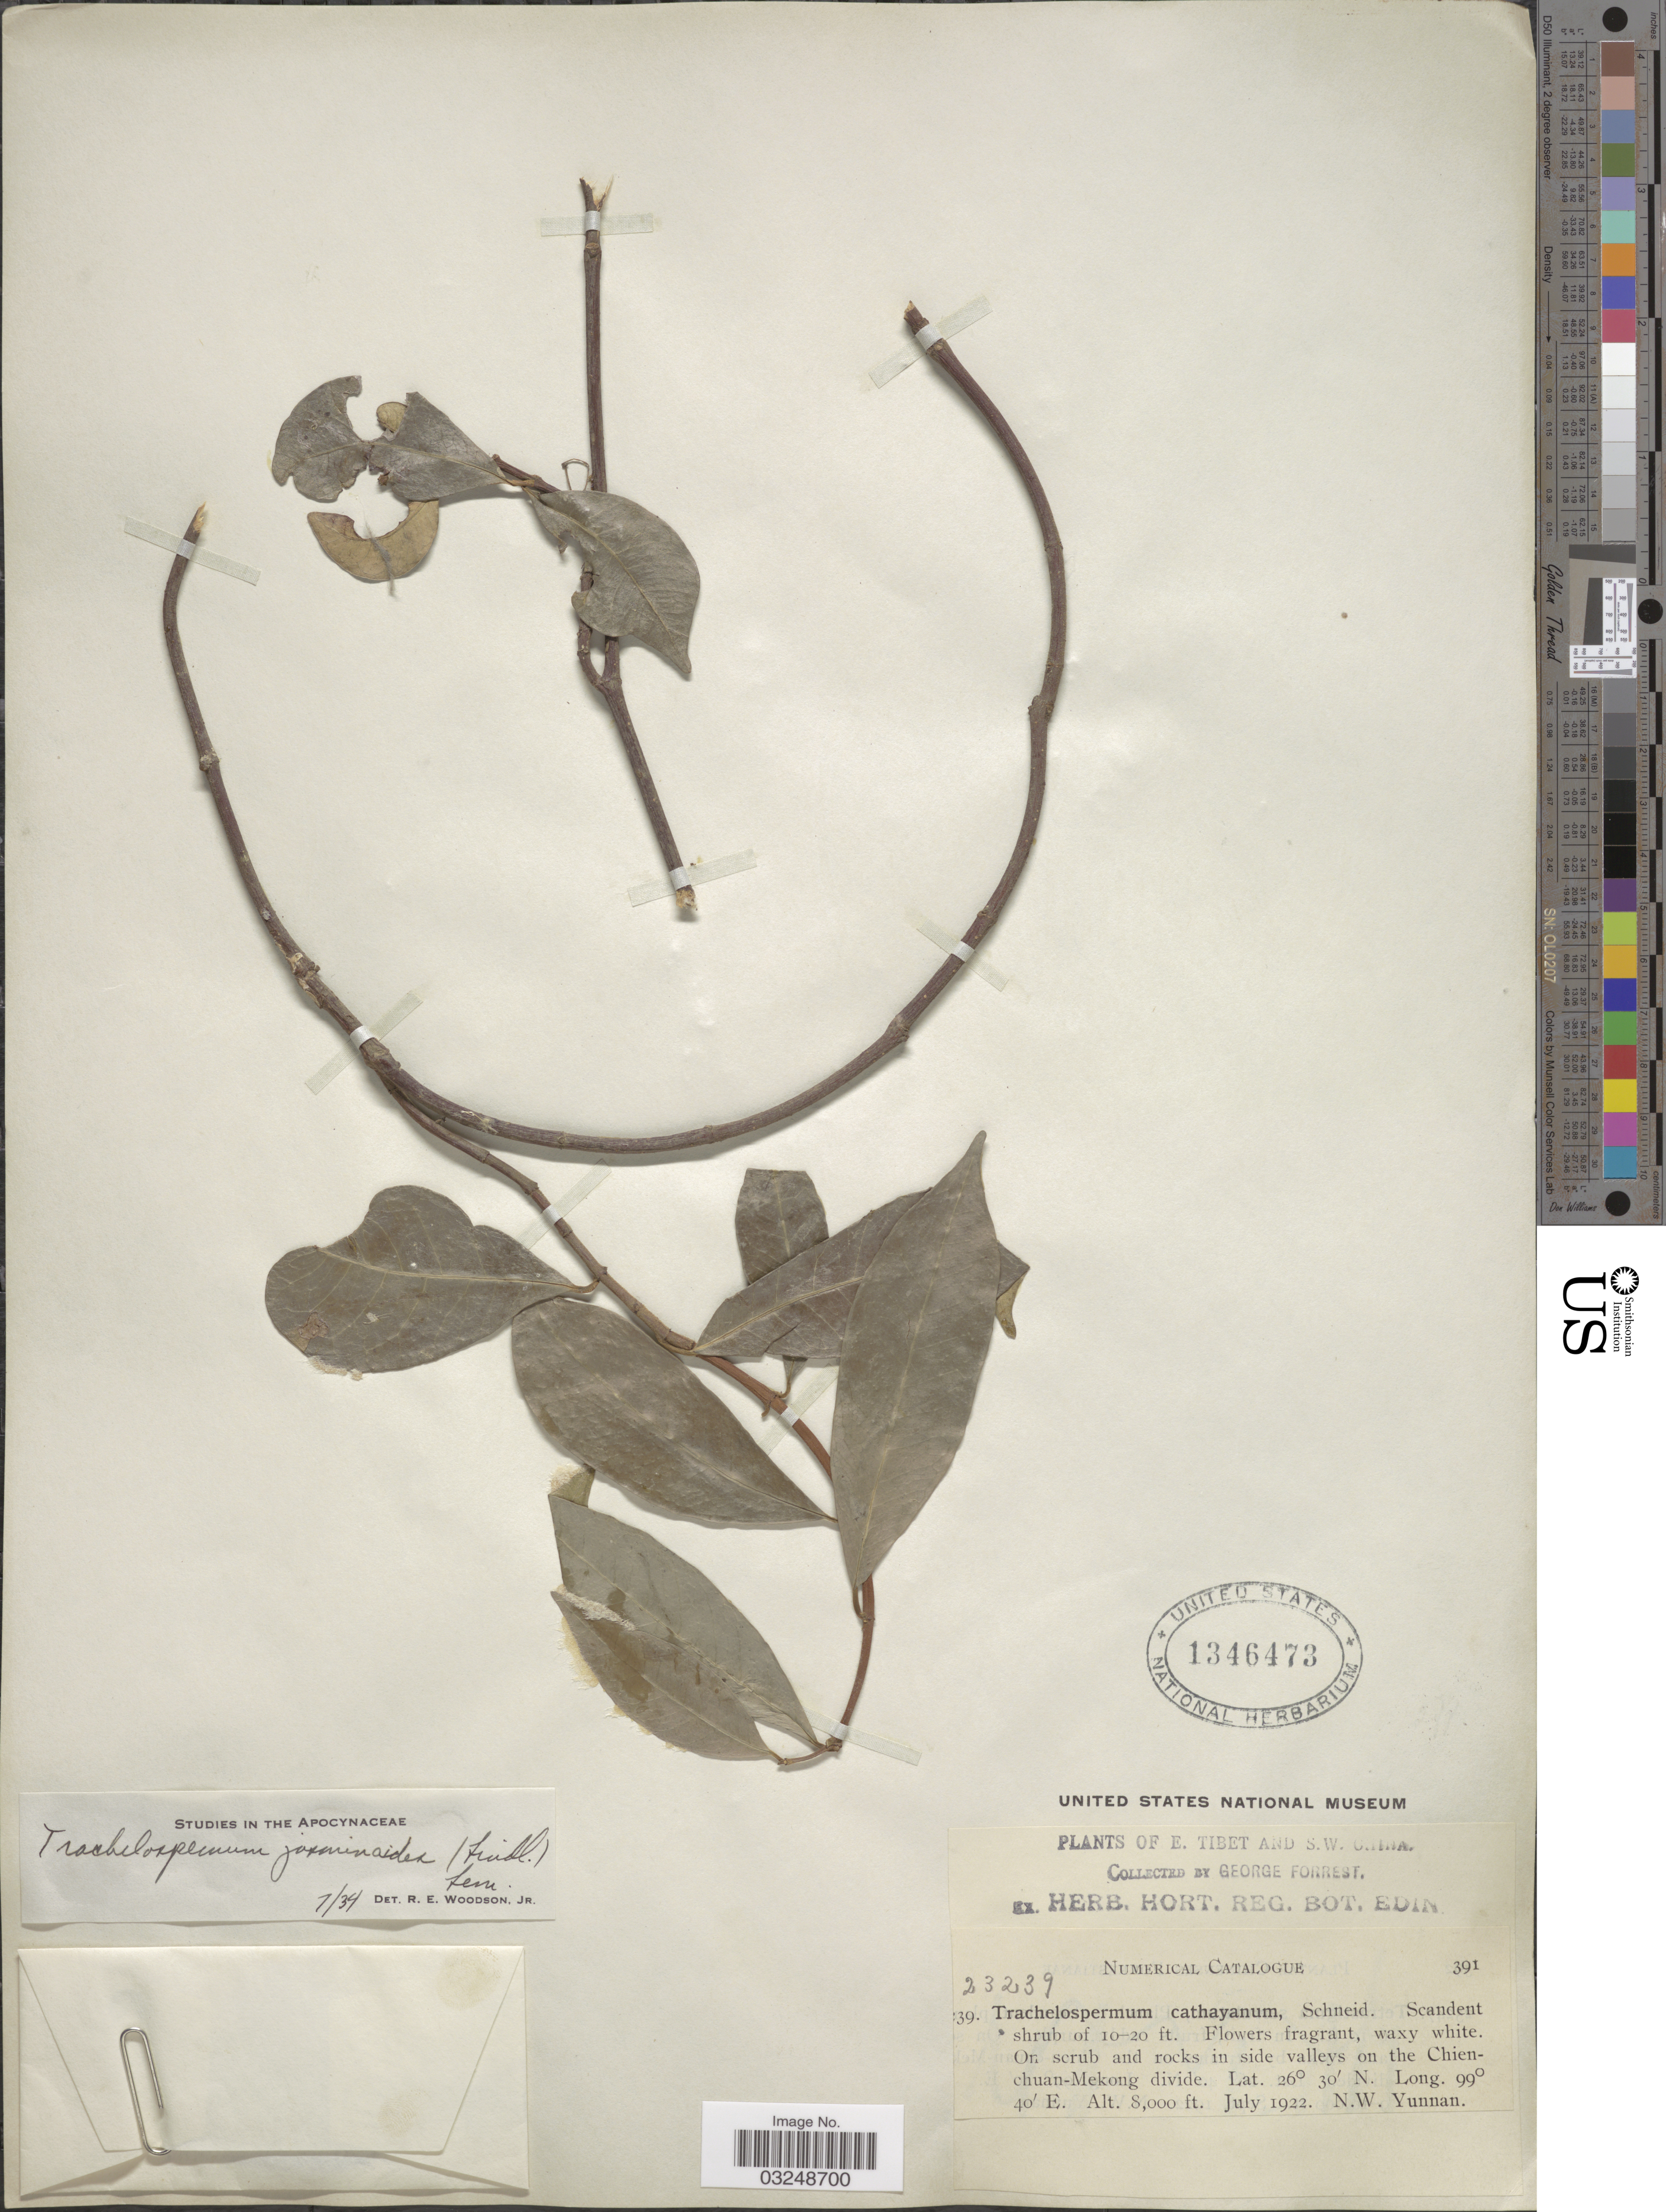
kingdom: Plantae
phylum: Tracheophyta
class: Magnoliopsida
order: Gentianales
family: Apocynaceae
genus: Trachelospermum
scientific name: Trachelospermum jasminoides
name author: (Lindl.) Lem.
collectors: G. Forrest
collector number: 23239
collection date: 1922-07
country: China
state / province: Xizang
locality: E. Tibet and S.W. China, On scrub and rocks in side valleys on the Chien-chuan-Mekong divide, N.W. Yunnan.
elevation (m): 2438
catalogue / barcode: US 1346473